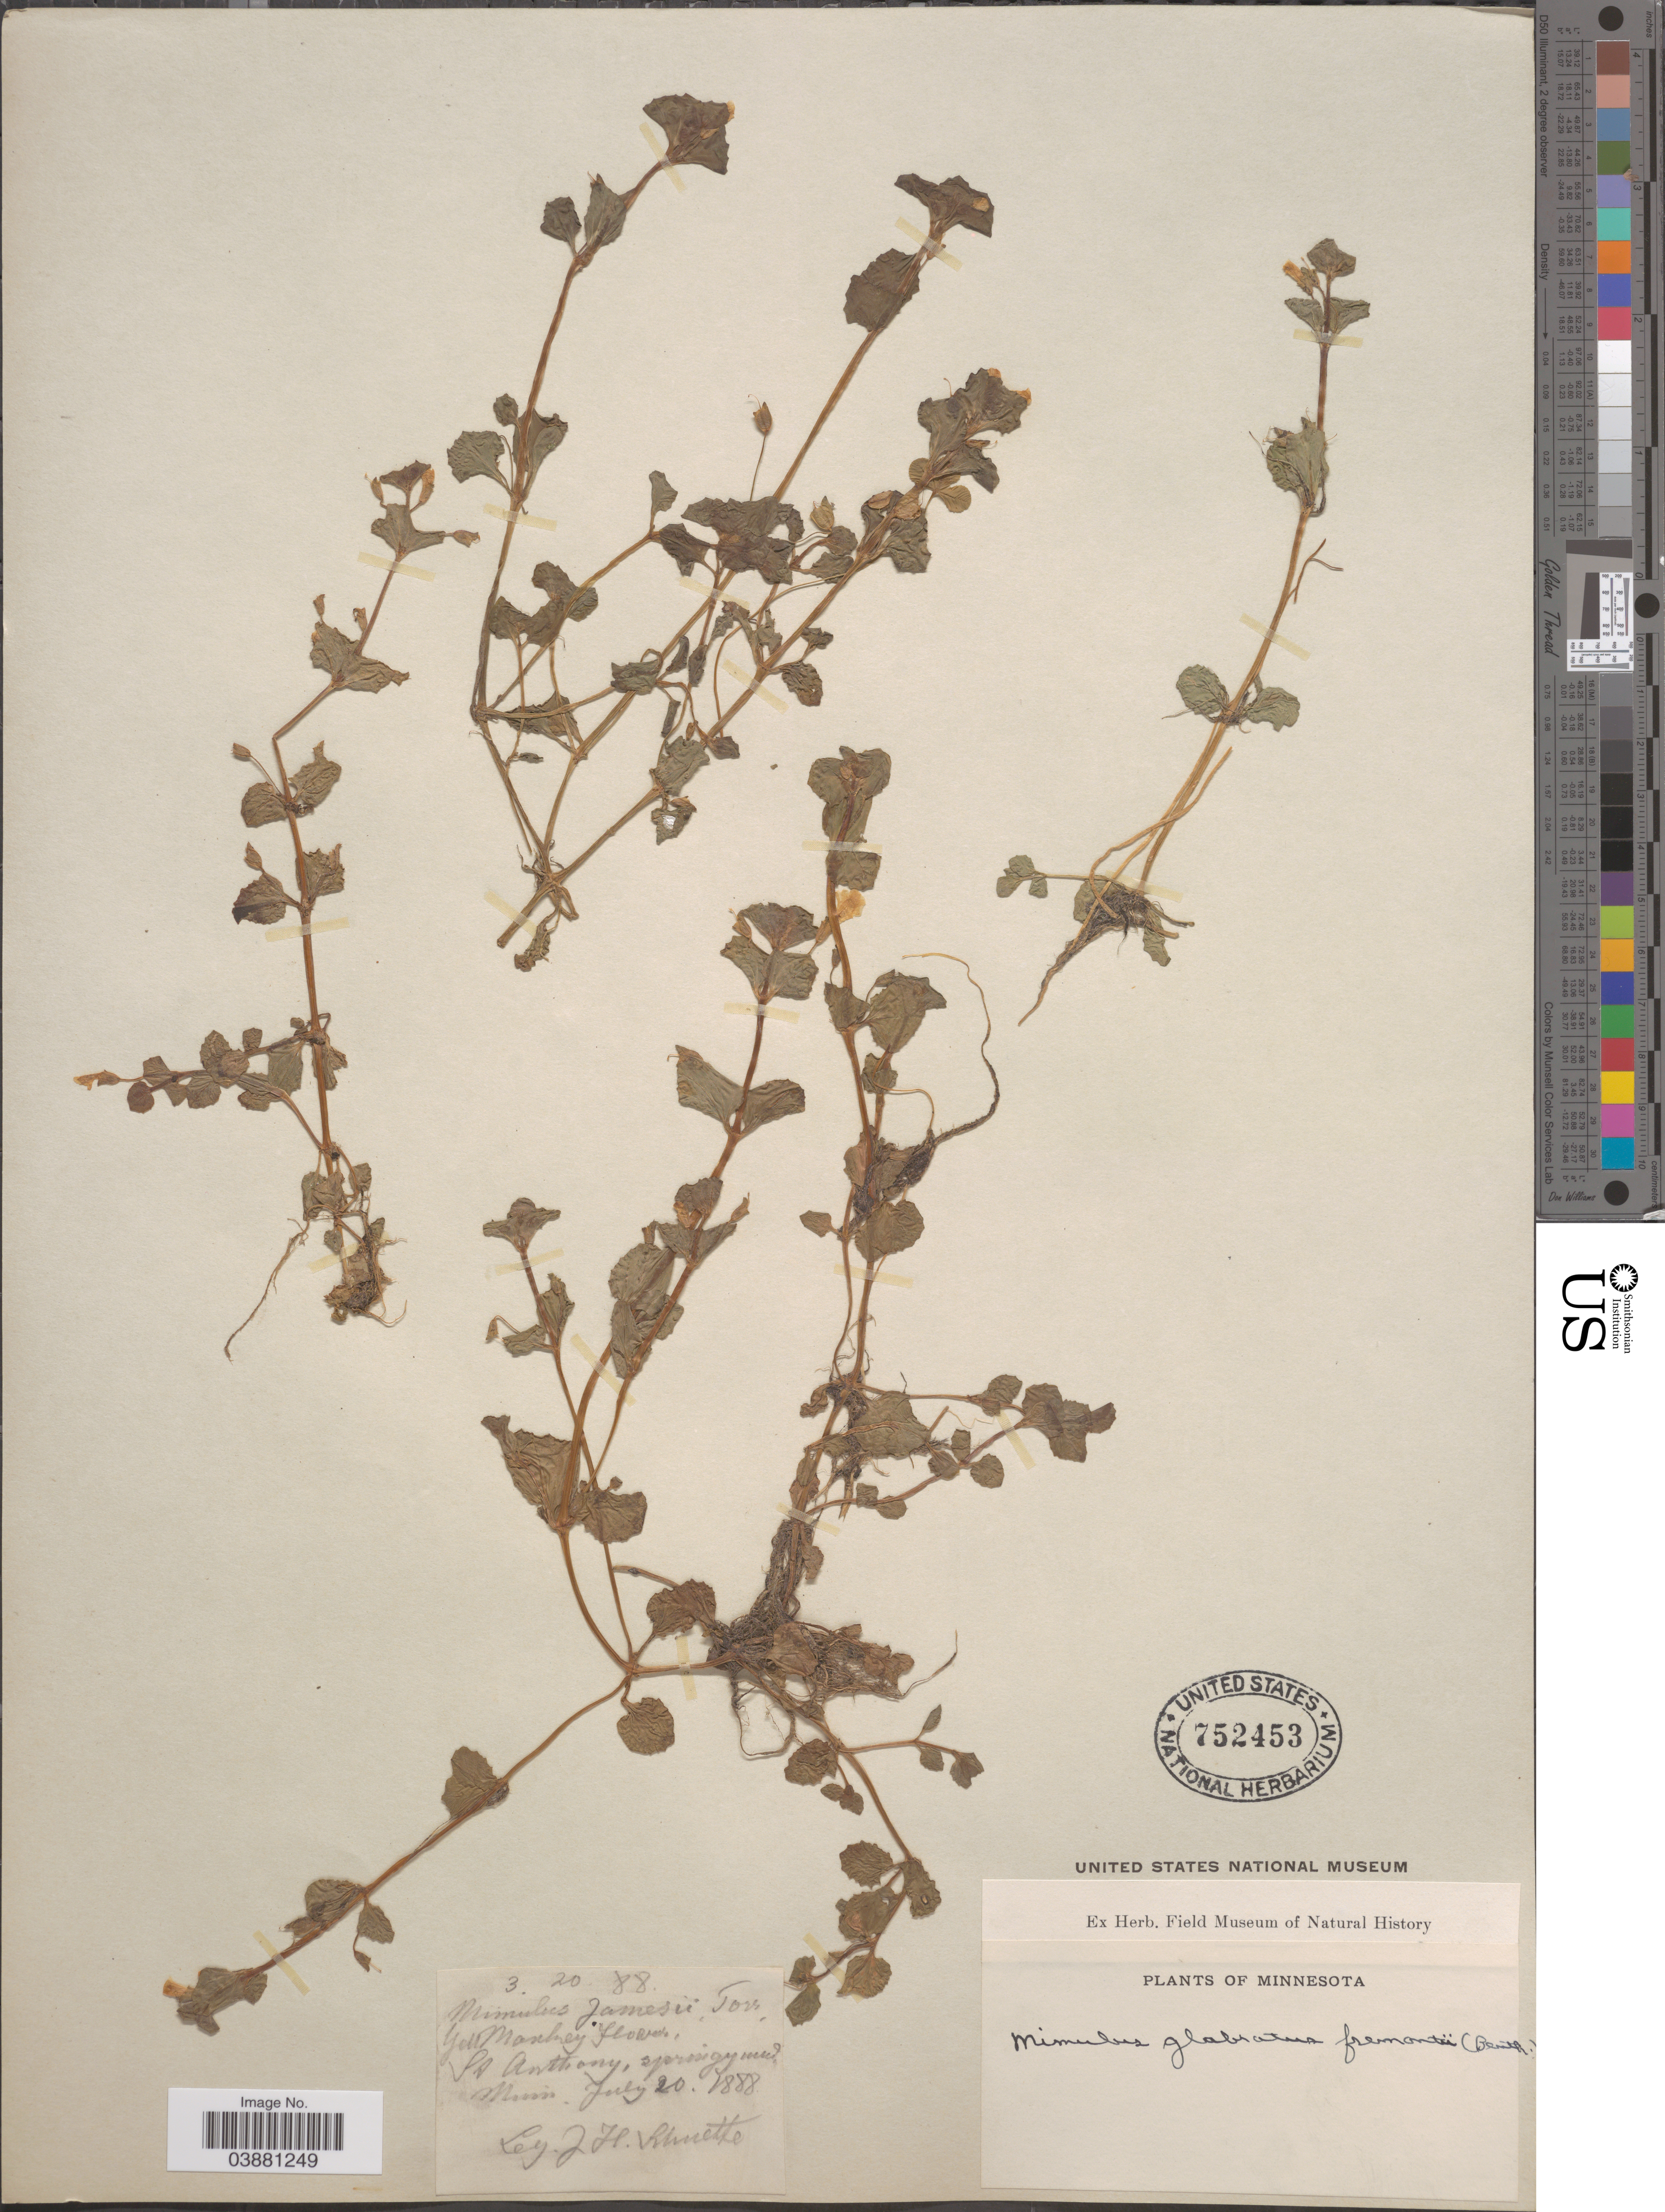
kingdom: Plantae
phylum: Tracheophyta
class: Magnoliopsida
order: Lamiales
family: Phrymaceae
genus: Mimulus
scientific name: Mimulus glabratus var. fremontii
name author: Kunth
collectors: J. H. Schuette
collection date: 1888-07-20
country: United States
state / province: Minnesota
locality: St Anthony, springy mud.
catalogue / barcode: US 752453